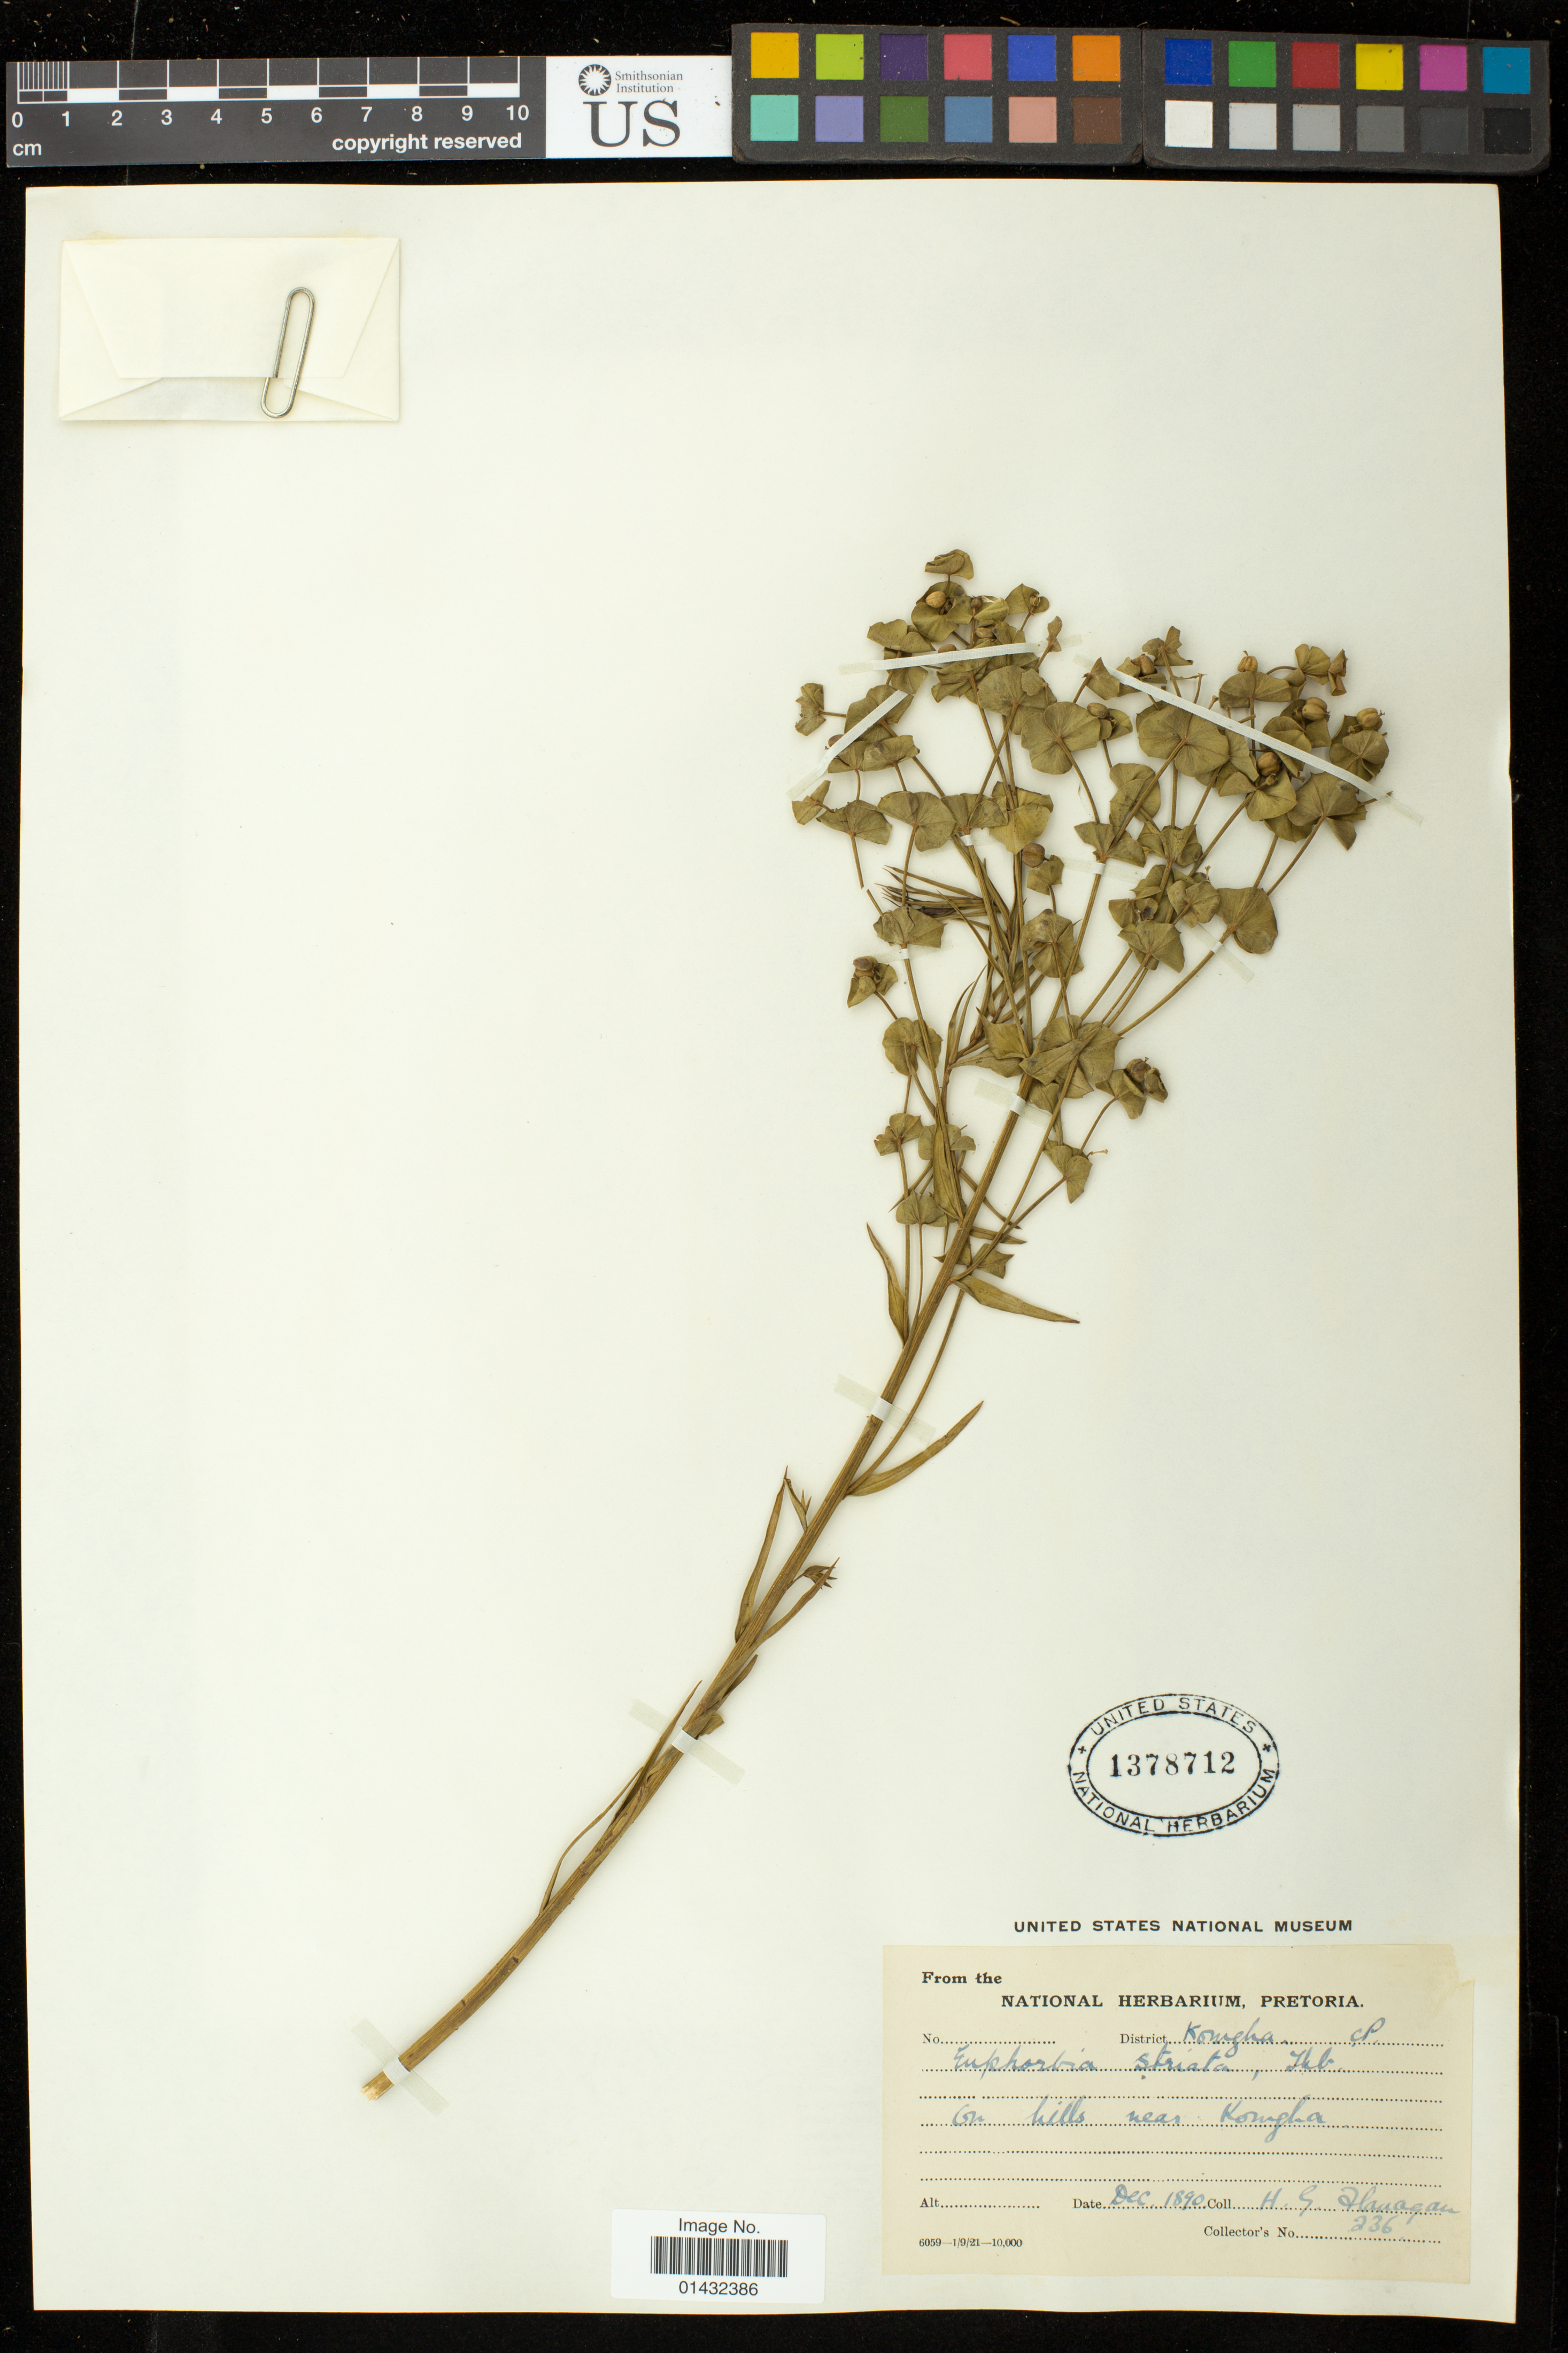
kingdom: Plantae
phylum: Tracheophyta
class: Magnoliopsida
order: Malpighiales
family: Euphorbiaceae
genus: Euphorbia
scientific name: Euphorbia striata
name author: Boiss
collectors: H. Flanagan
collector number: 236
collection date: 1890-12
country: South Africa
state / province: Eastern Cape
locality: Hills near Komgha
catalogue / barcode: US 1378712